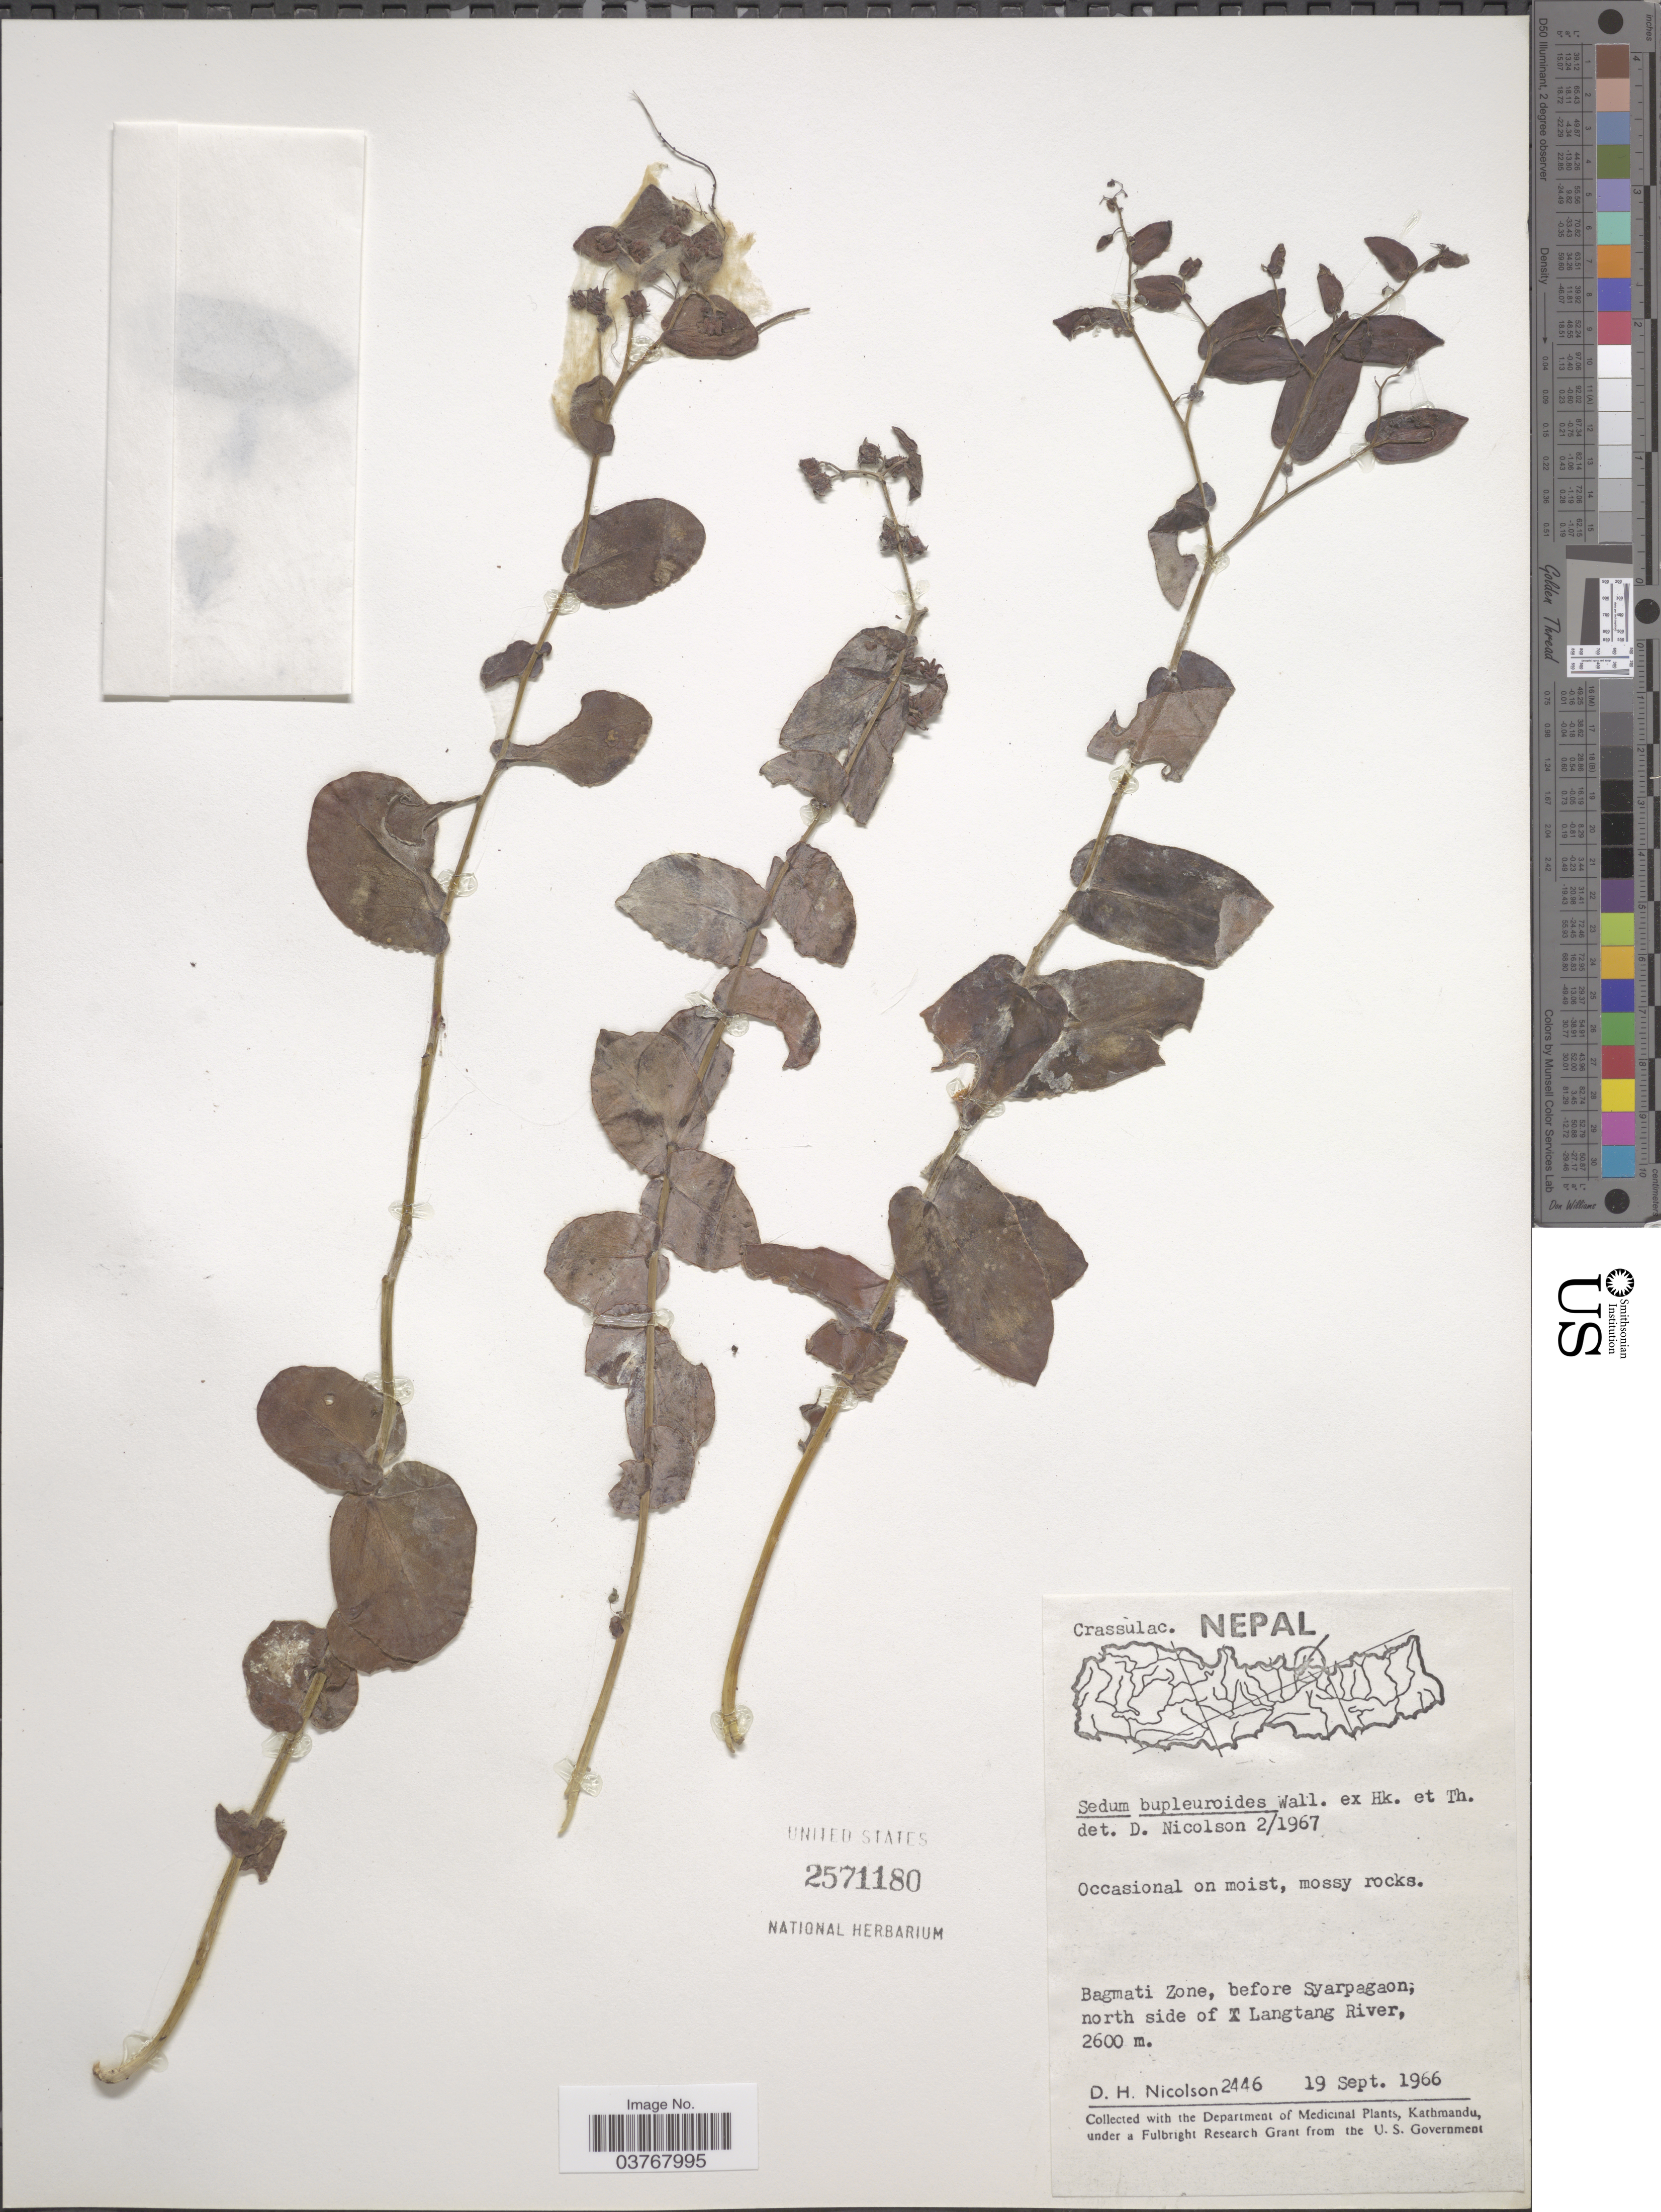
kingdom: Plantae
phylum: Tracheophyta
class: Magnoliopsida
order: Saxifragales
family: Crassulaceae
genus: Rhodiola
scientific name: Rhodiola bupleuroides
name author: (Wall. ex Hook. f.) Thomson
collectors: D. H. Nicolson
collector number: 2446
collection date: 1966-09-19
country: Nepal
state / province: Bagmati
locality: Bagmati Zone, before Syarpagaon; north side of Langtang River.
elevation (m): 2600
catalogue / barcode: US 2571180